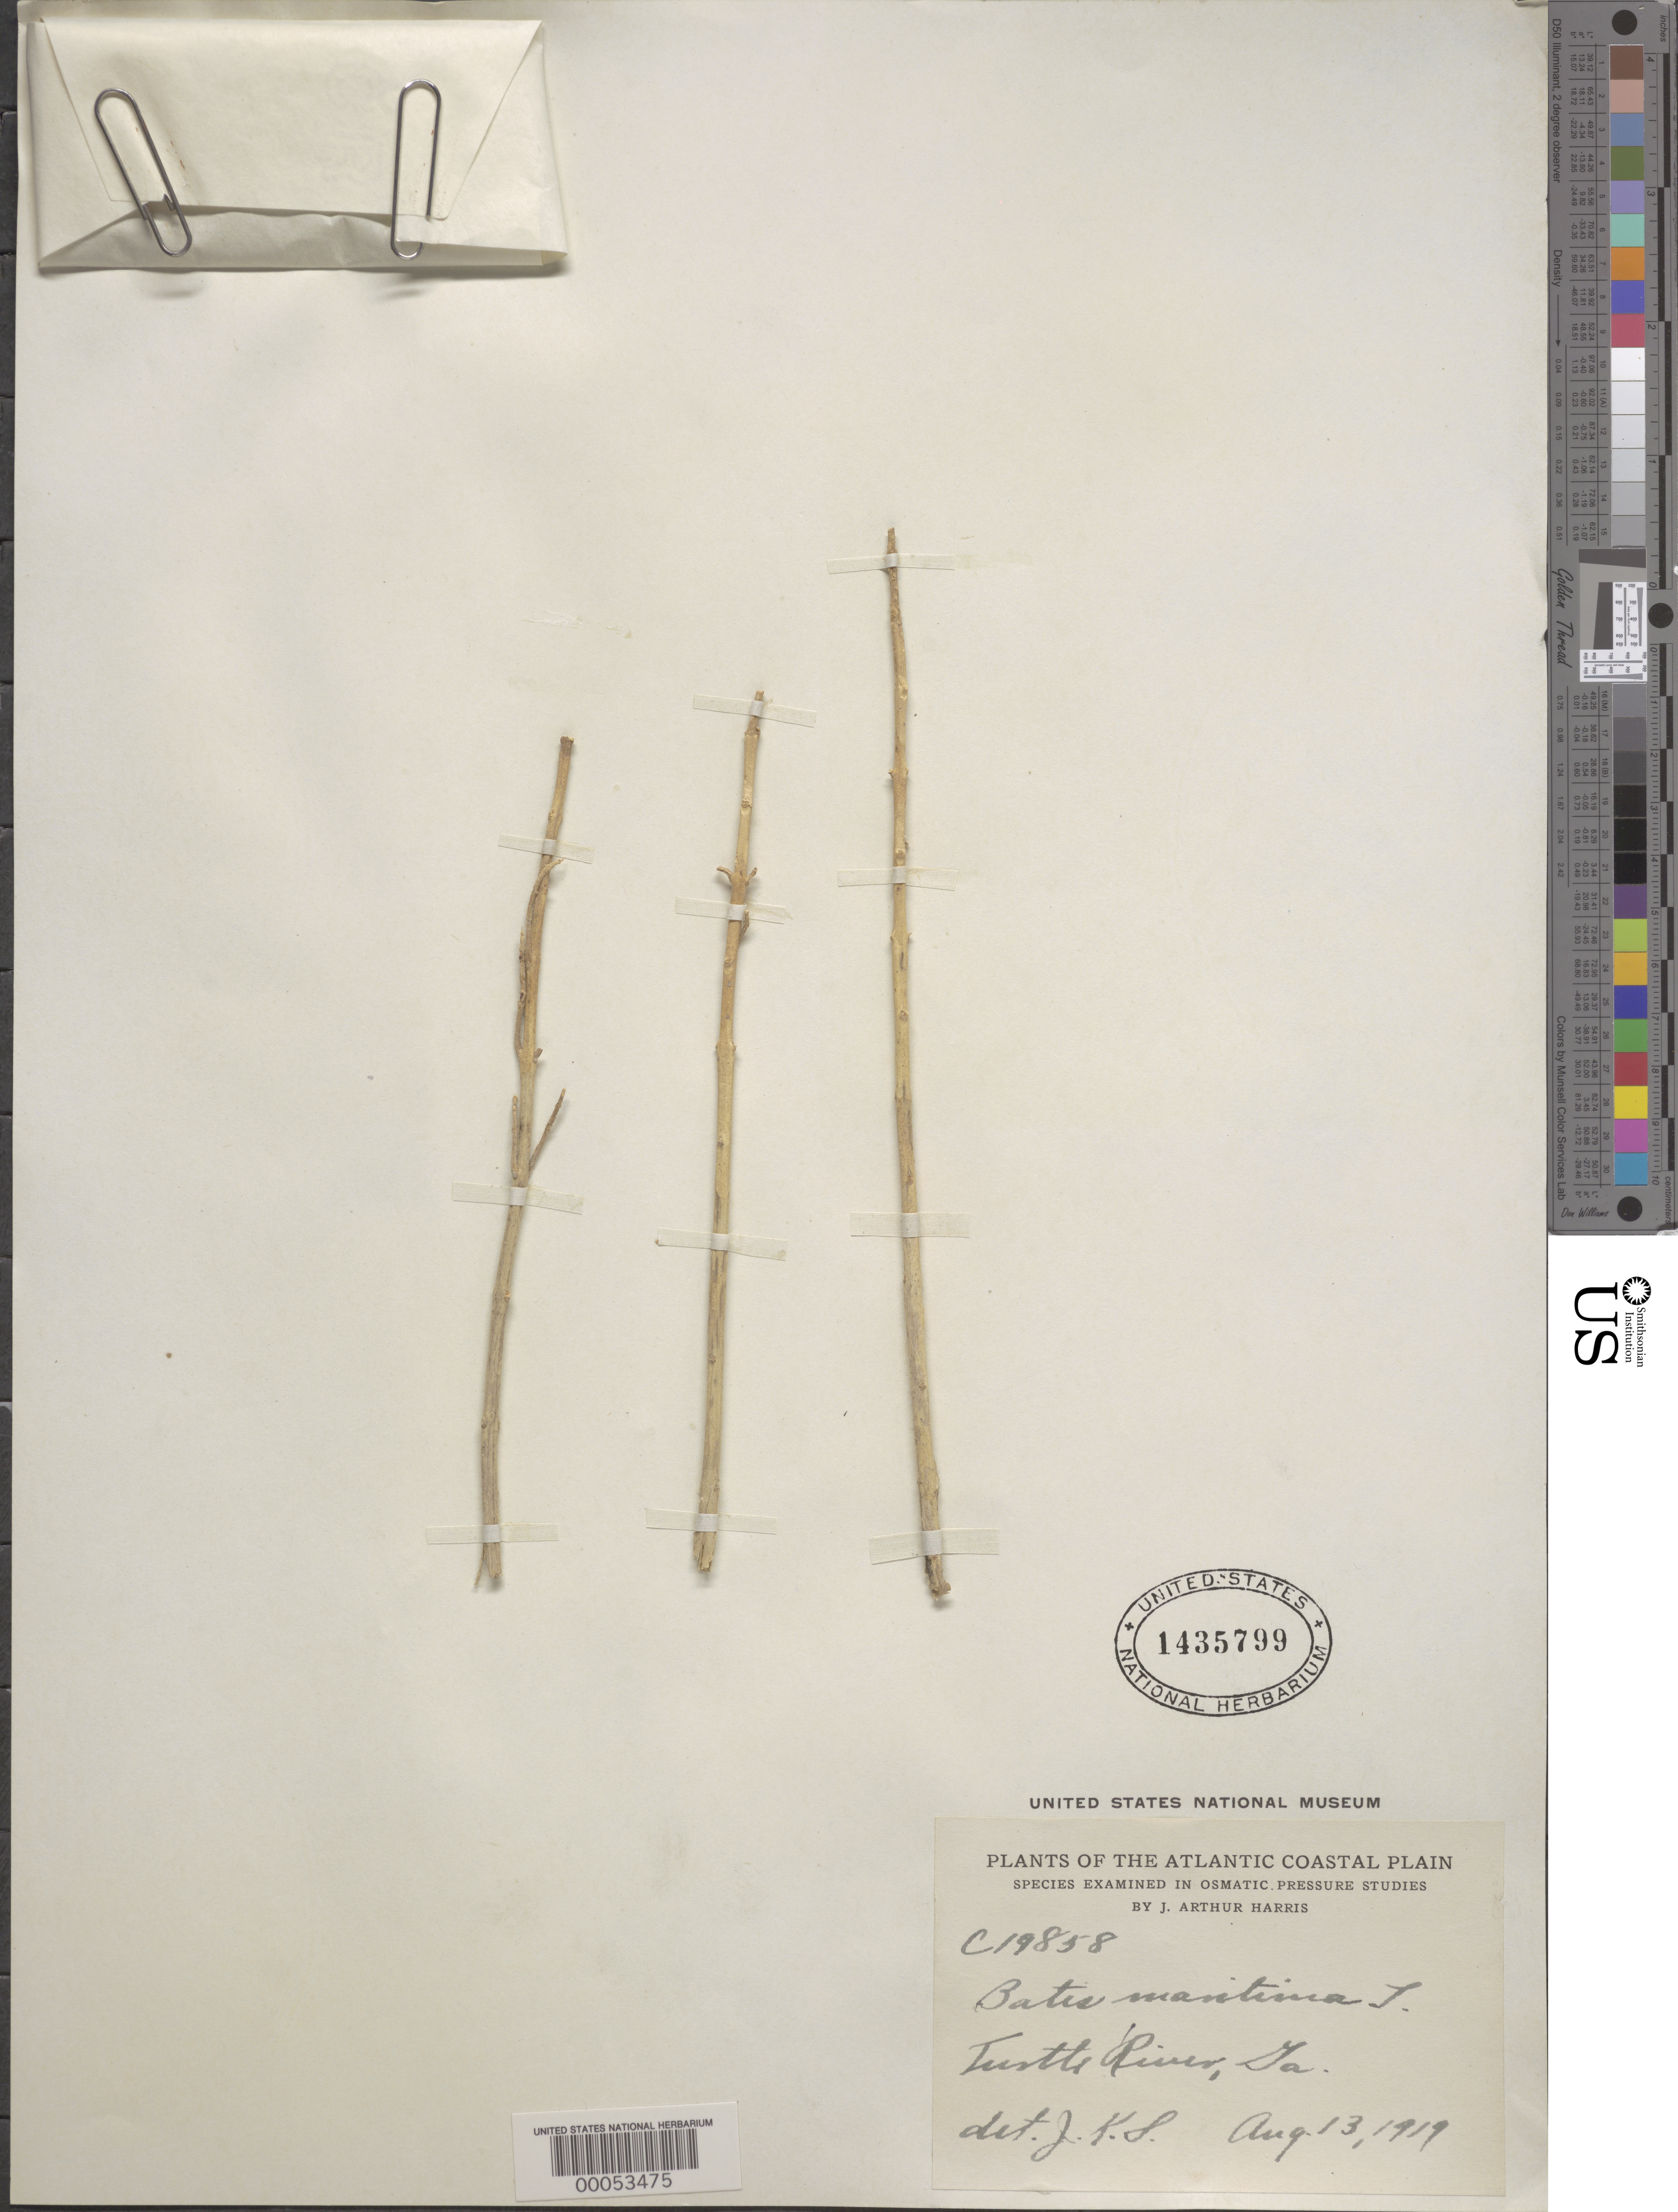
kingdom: Plantae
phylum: Tracheophyta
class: Magnoliopsida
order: Brassicales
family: Bataceae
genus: Batis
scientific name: Batis maritima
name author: L.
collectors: J. A. Harris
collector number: C19858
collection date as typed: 13 Aug 1919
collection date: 1919-08-13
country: United States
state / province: Georgia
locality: Turtle river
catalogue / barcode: US 1435799